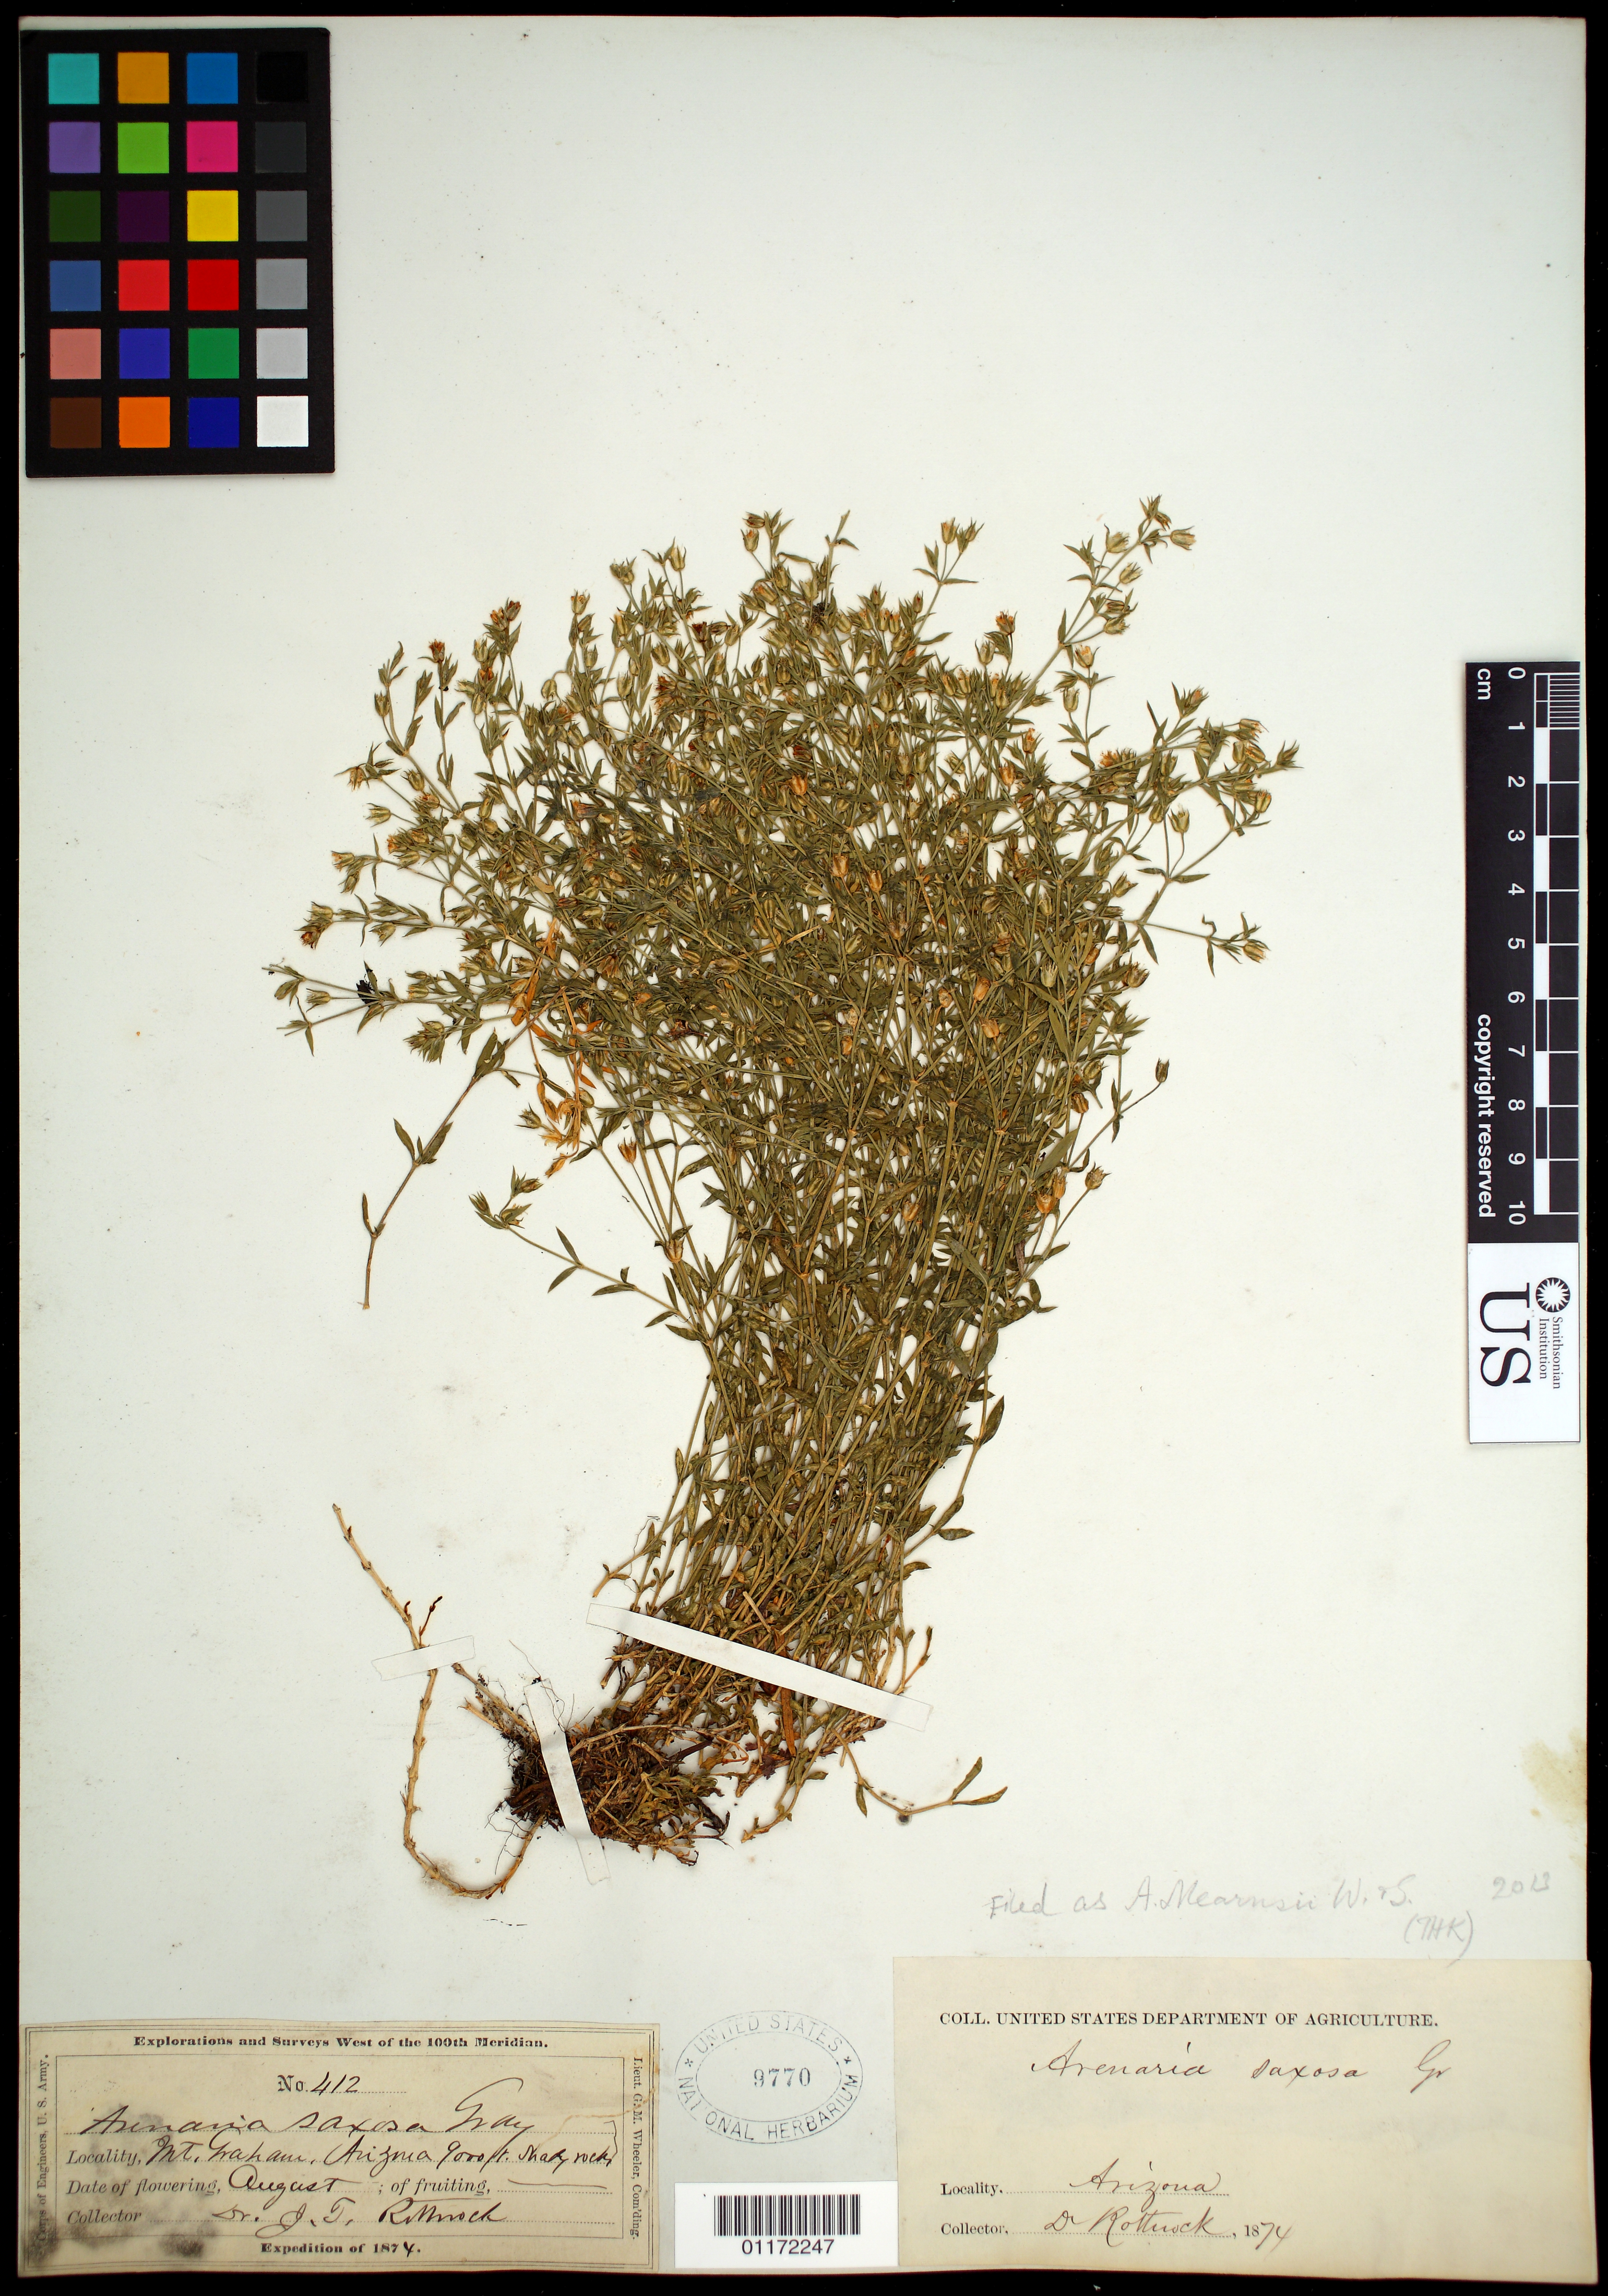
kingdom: Plantae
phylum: Tracheophyta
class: Magnoliopsida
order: Caryophyllales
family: Caryophyllaceae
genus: Arenaria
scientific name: Arenaria mearnsii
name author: Wooton & Standl.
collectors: J. T. Rothrock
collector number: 412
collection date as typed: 1874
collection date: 1874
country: United States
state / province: Arizona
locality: Mt. Graham.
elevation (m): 2743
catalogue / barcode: US 9770